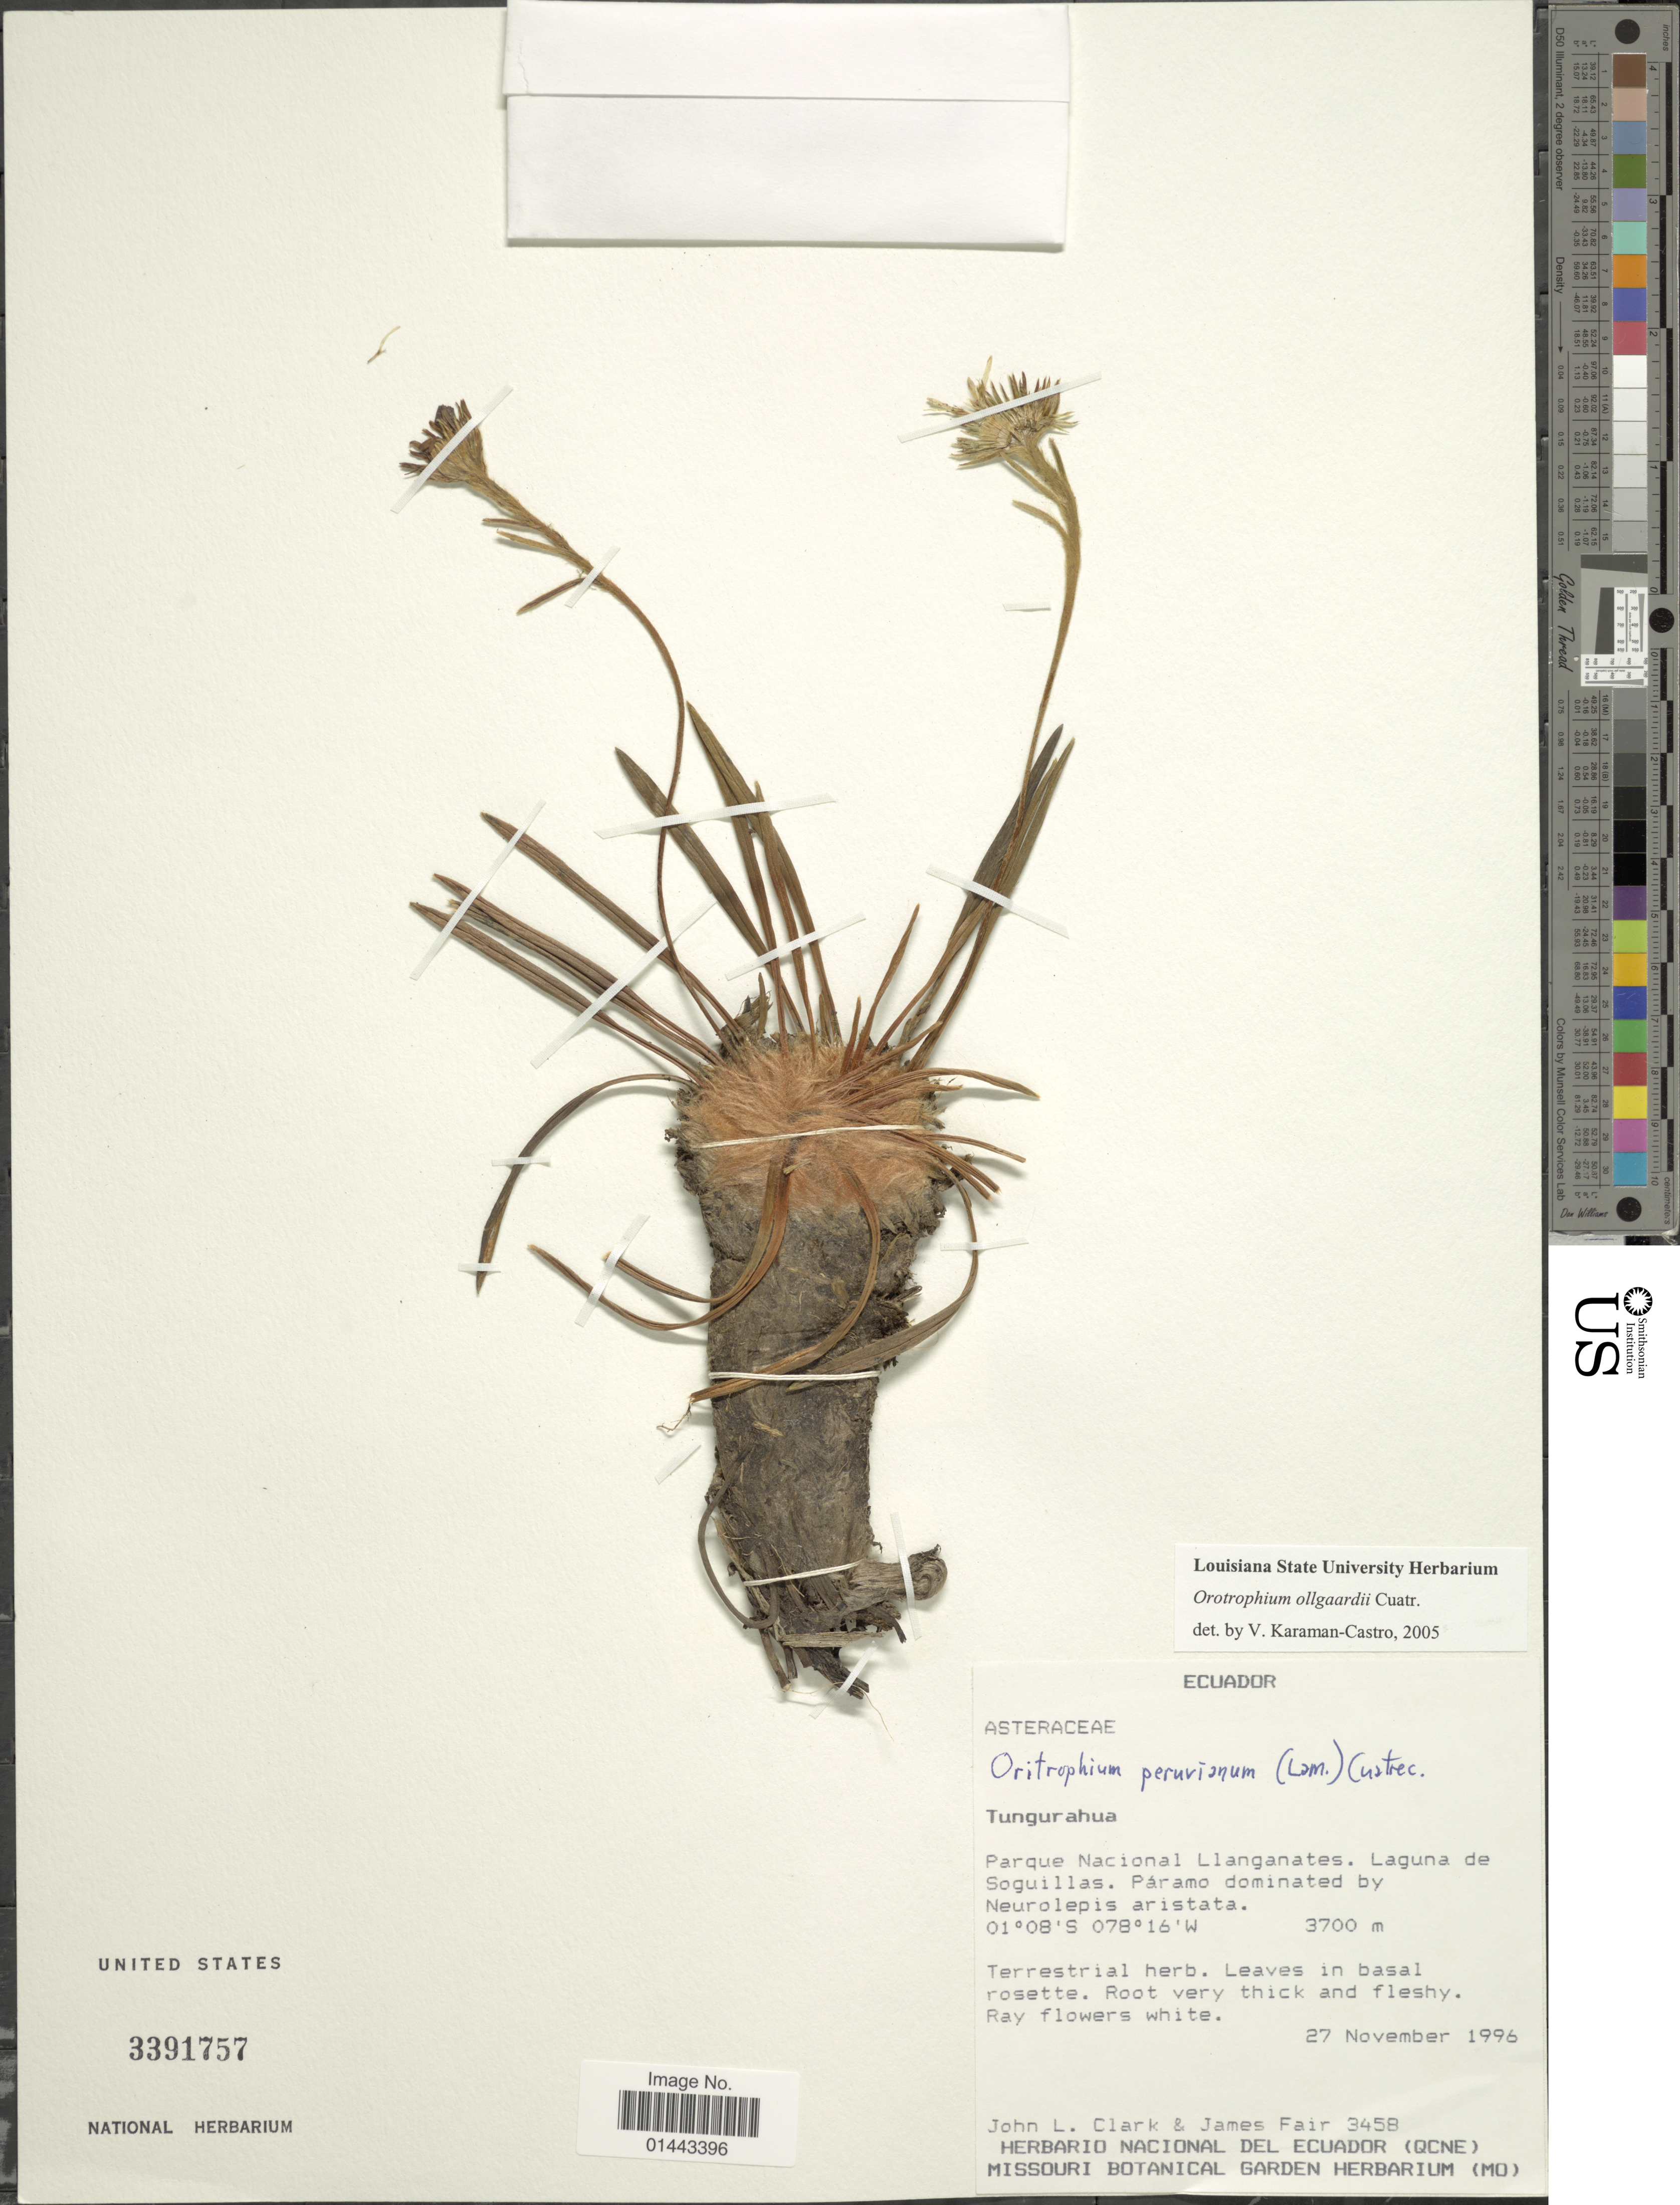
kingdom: Plantae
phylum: Tracheophyta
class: Magnoliopsida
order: Asterales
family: Asteraceae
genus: Oritrophium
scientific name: Oritrophium ollgaardii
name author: Cuatrec.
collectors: J. L. Clark & J. Fair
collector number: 3458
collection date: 1996-11-27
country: Ecuador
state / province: Tungurahua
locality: Parque Nacional Llanganates, Laguna de Soquillas.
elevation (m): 3700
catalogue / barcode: US 3391757